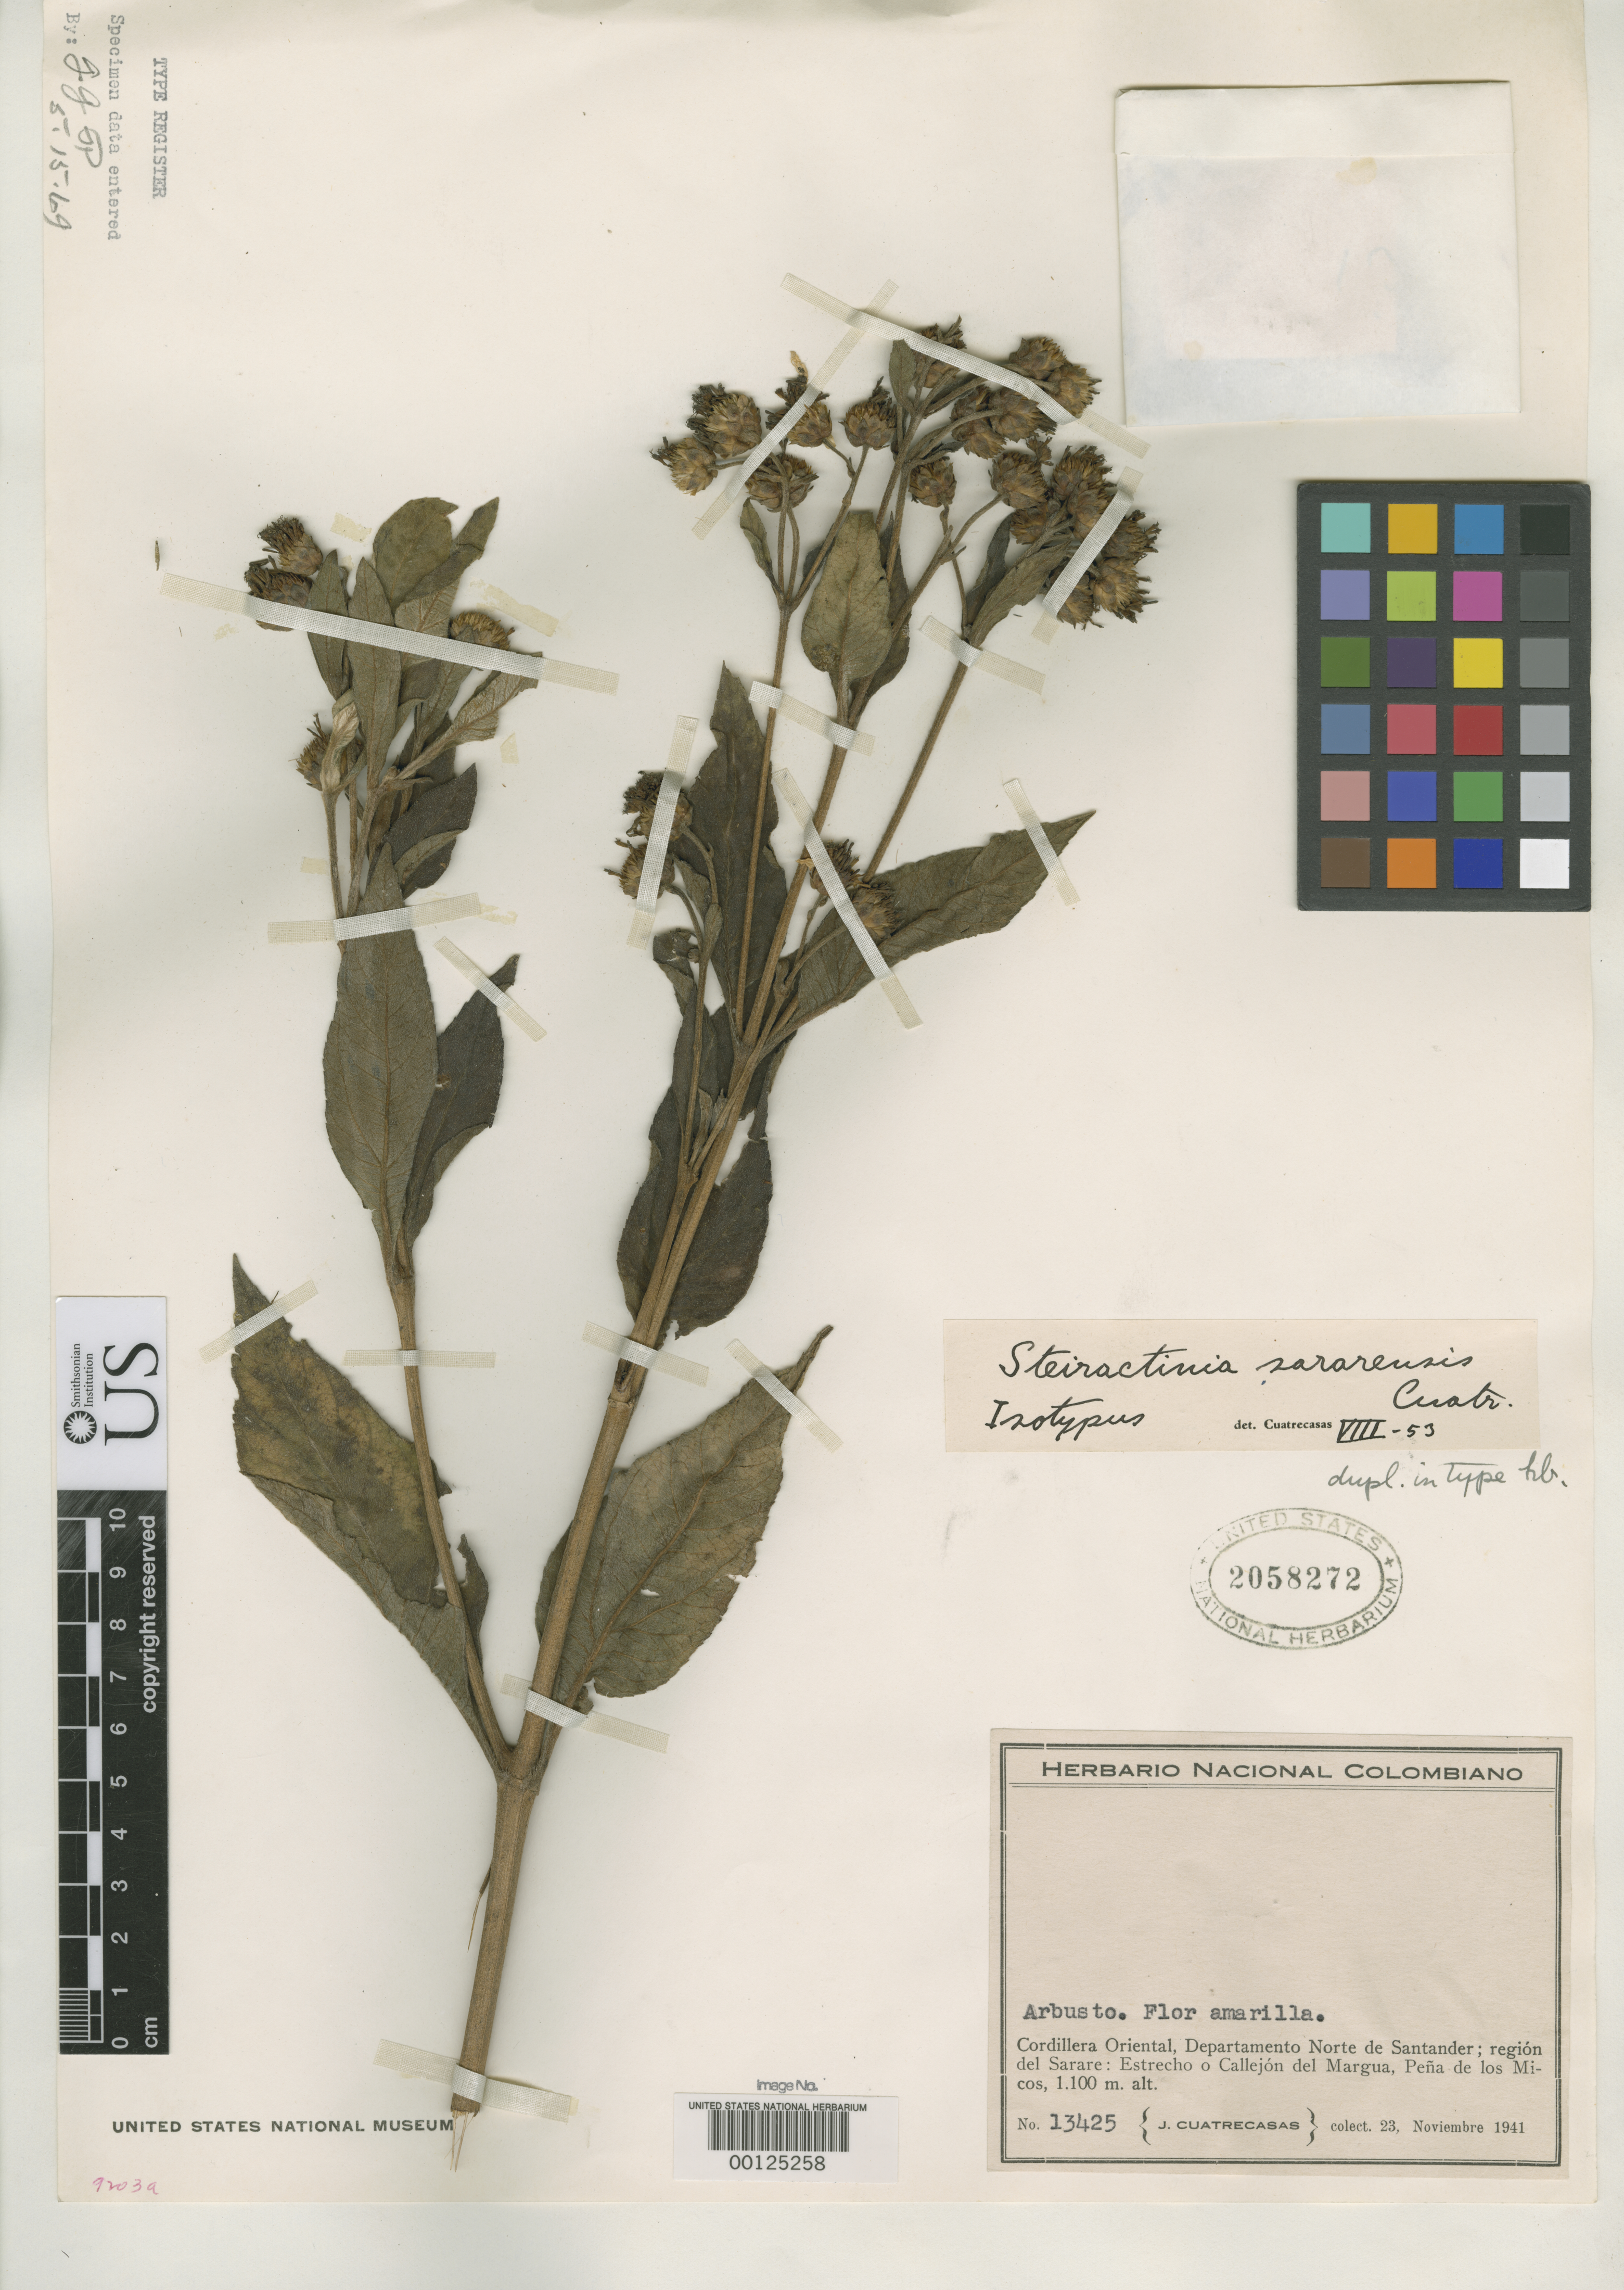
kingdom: Plantae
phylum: Tracheophyta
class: Magnoliopsida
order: Asterales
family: Asteraceae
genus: Steiractinia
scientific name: Steiractinia sararensis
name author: Cuatrec.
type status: Isotype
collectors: J. Cuatrecasas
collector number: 13425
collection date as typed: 23 Nov 1941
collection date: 1941-11-23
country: Colombia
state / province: Norte de Santander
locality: Sarare.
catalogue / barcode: US 2058272